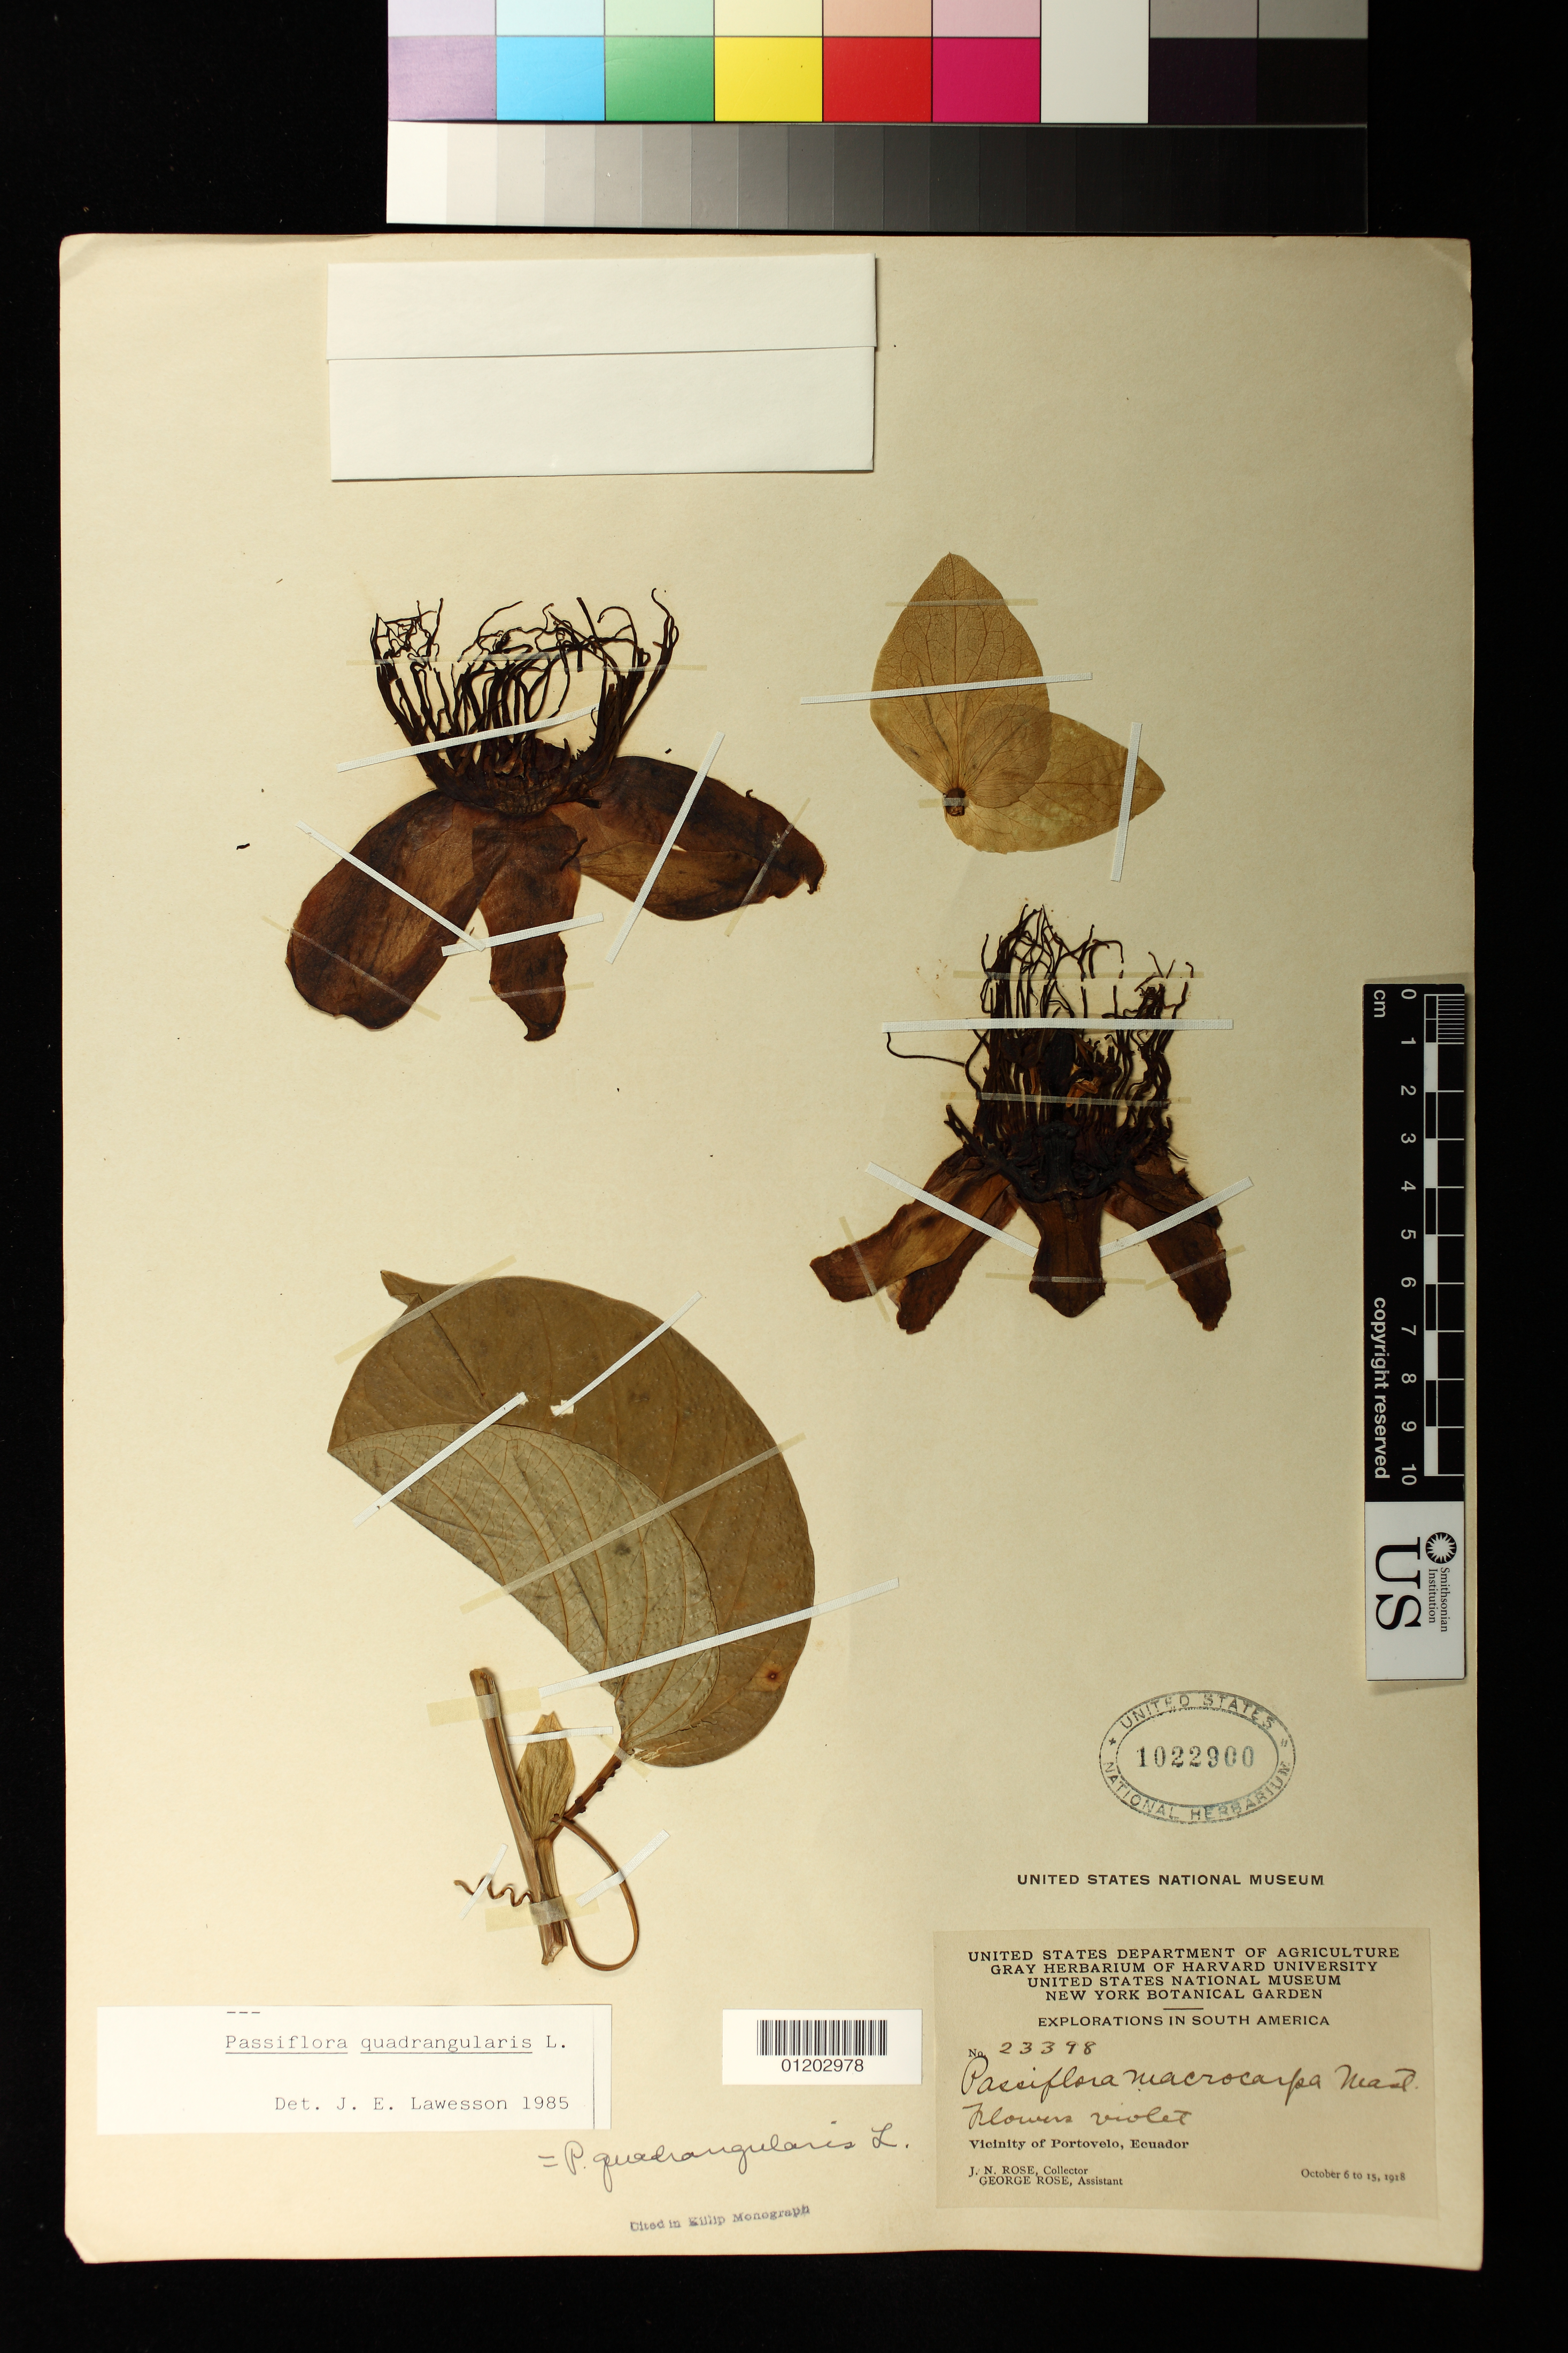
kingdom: Plantae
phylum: Tracheophyta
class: Magnoliopsida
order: Malpighiales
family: Passifloraceae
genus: Passiflora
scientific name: Passiflora quadrangularis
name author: L.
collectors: J. N. Rose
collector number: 23398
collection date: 1918-10-06/1918-10-15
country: Ecuador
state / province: El Oro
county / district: Portovelo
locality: Vicinity of Portovelo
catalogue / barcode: US 1022900